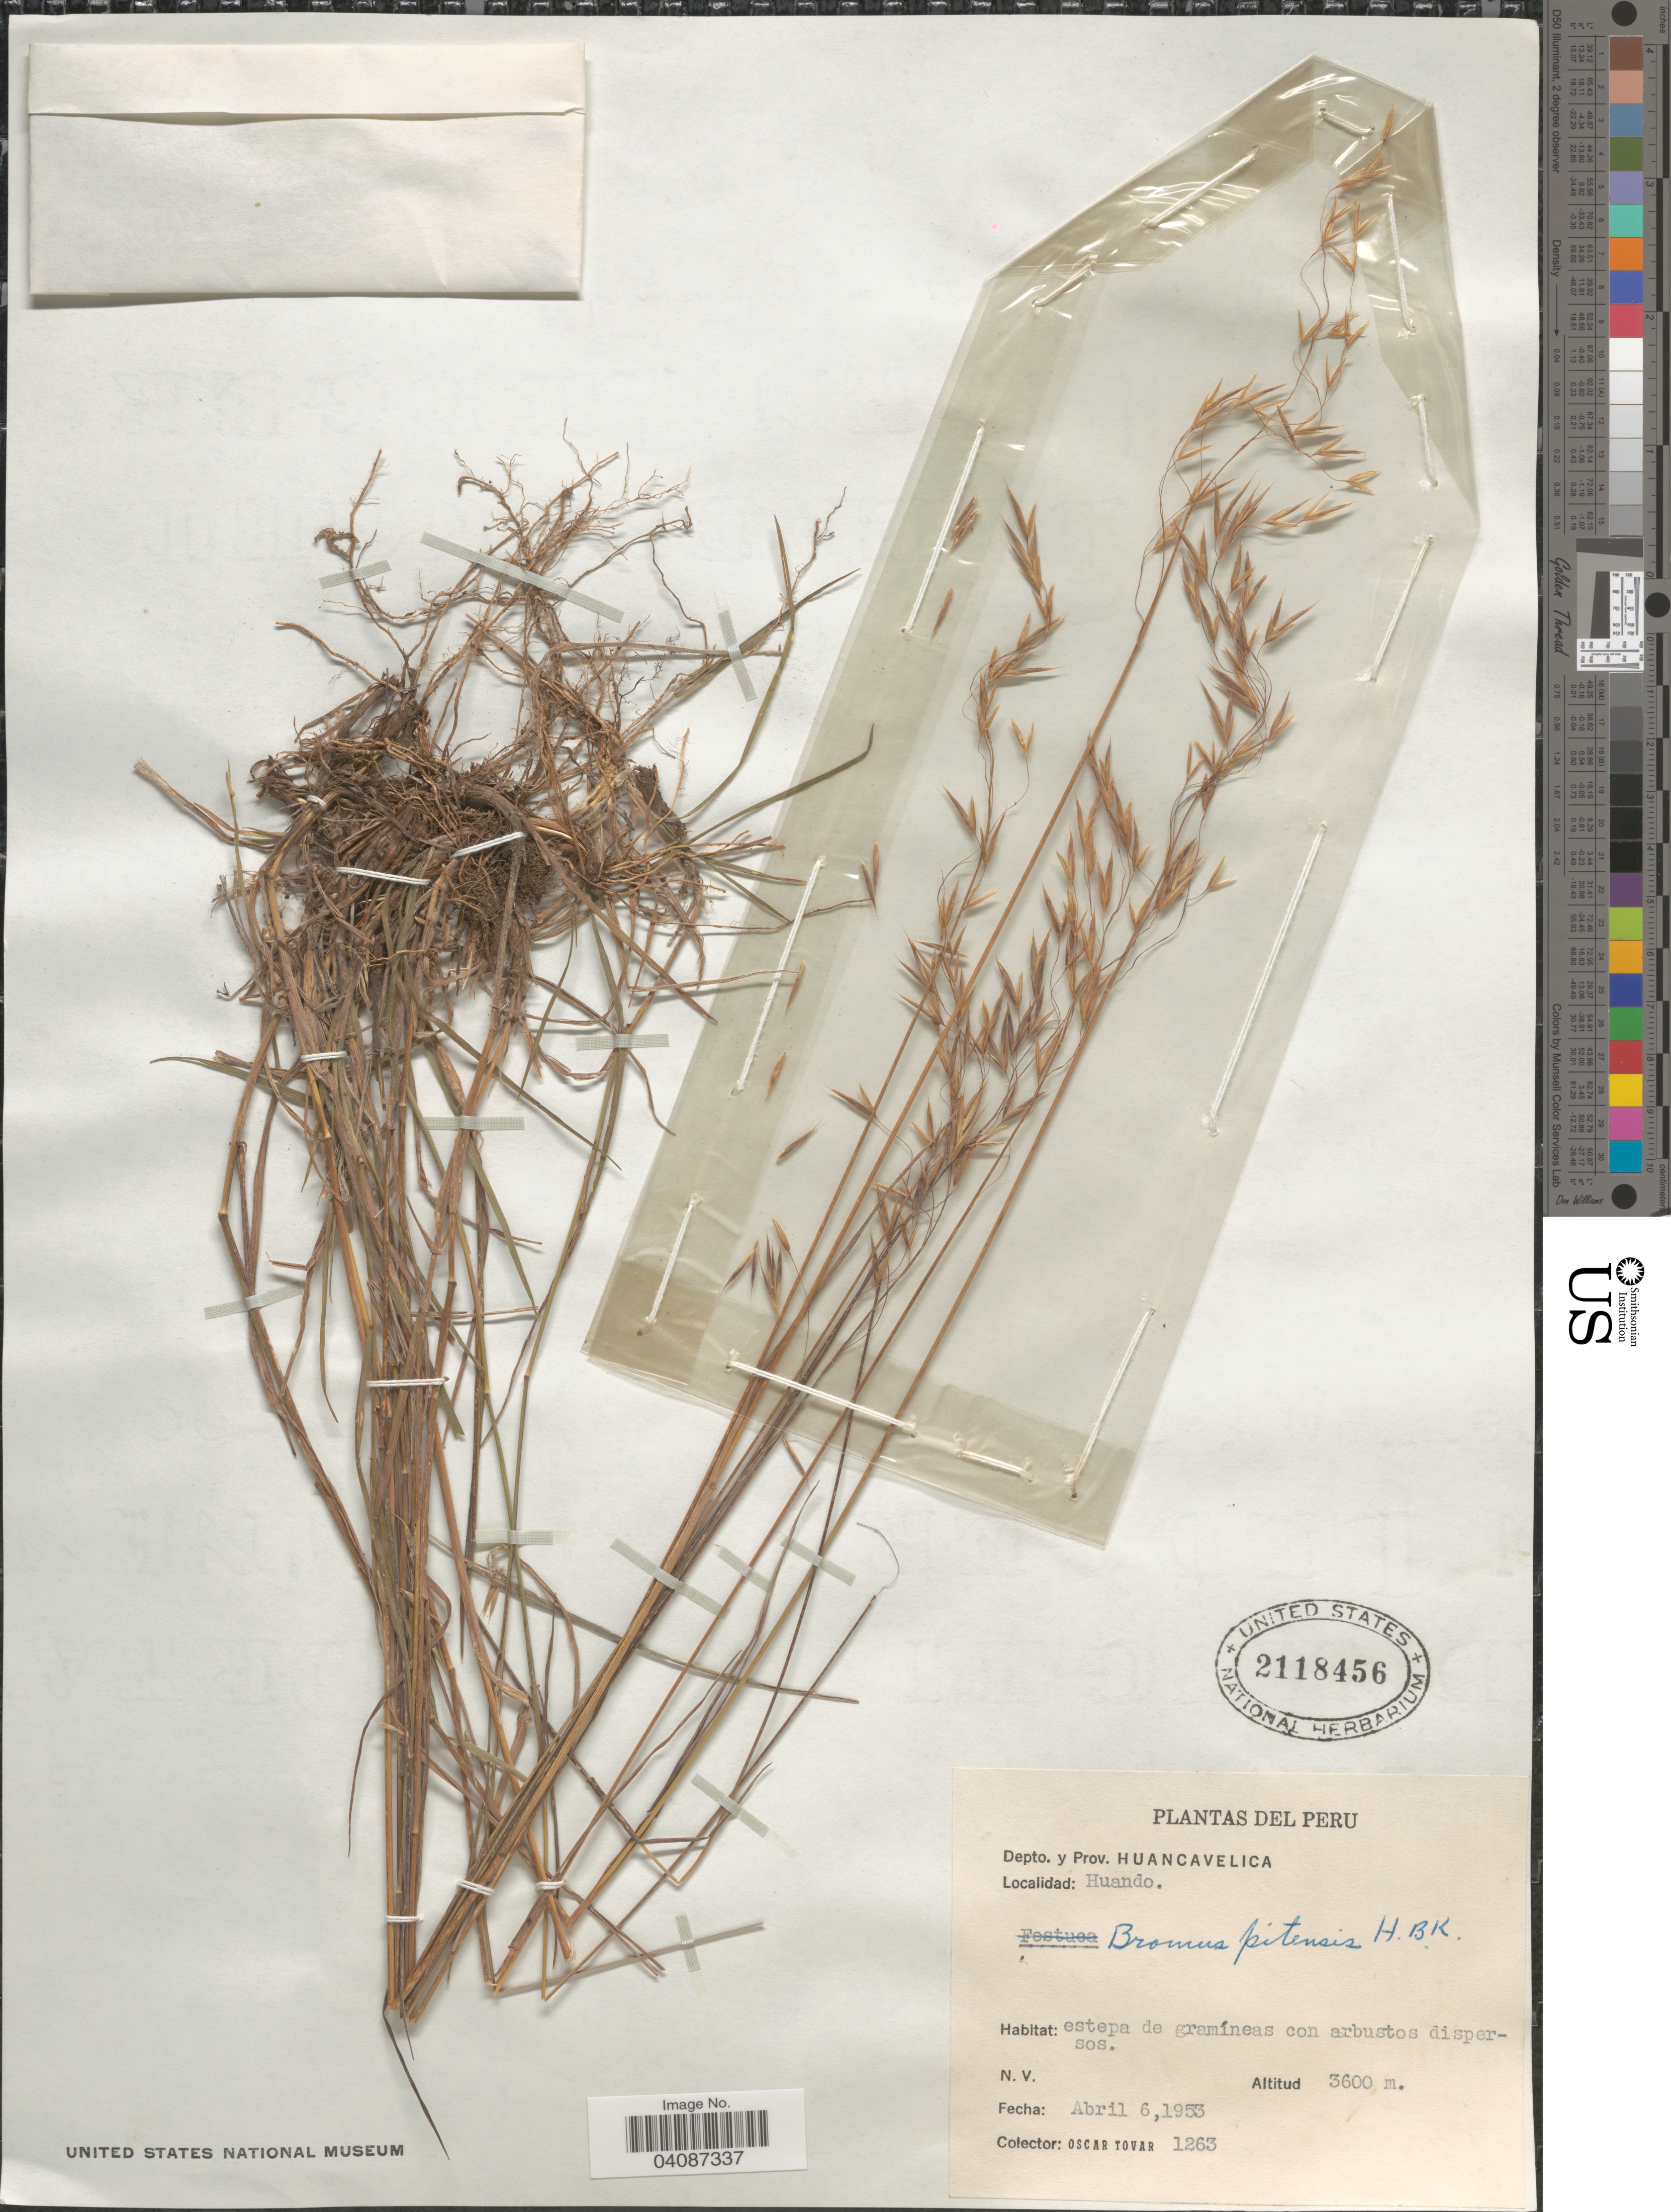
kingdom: Plantae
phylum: Tracheophyta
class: Liliopsida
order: Poales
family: Poaceae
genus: Bromus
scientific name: Bromus pitensis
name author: Kunth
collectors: Ó. Tovar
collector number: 1263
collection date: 1953-04-06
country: Peru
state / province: Huancavelica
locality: Depto. y prov. Huancavelica. Huando. Estepa de gramíneas con arbustos dispersos.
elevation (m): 3600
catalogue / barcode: US 2118456